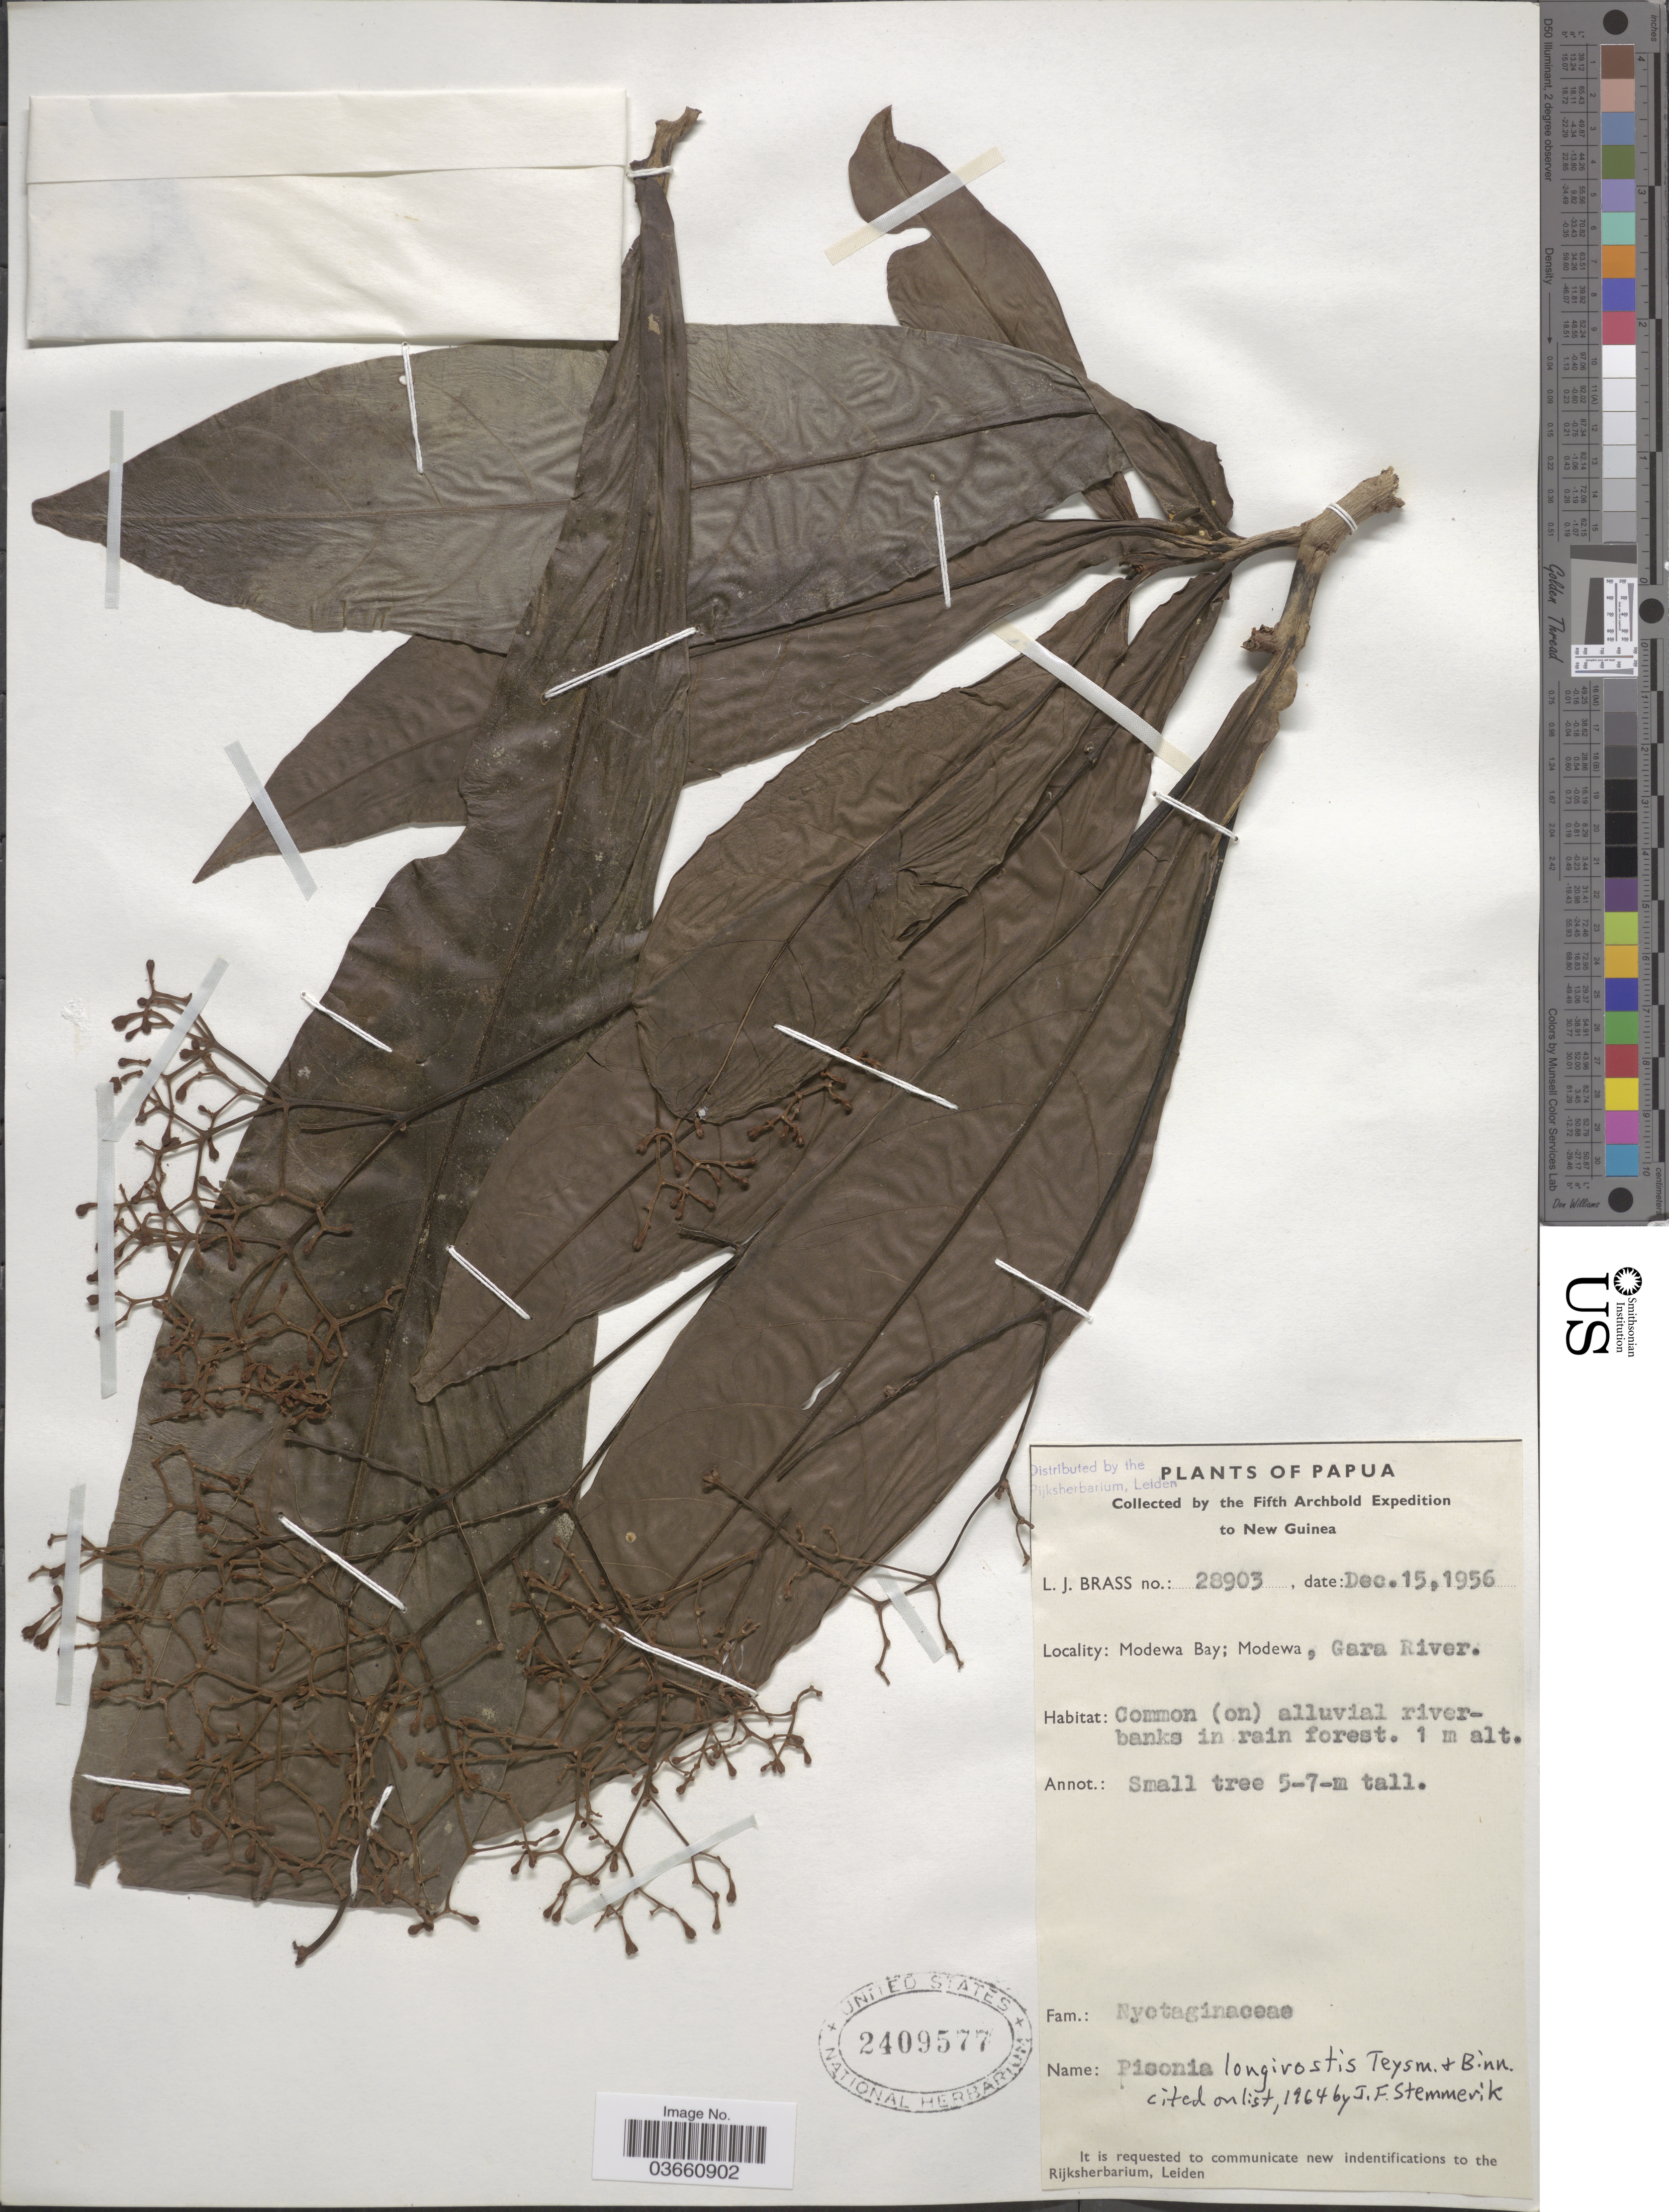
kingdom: Plantae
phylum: Tracheophyta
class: Magnoliopsida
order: Caryophyllales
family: Nyctaginaceae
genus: Ceodes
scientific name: Ceodes longirostris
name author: (Teijsm. & Binn.) Merr. & L.M. Perry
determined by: Wagner, W. L., (BOT), Smithsonian Institution - National Museum of Natural History (UNITED STATES)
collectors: L. J. Brass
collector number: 28903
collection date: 1956-12-15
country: Papua New Guinea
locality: Papua. New Guinea. Modewa Bay; Modewa, Gara River.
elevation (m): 1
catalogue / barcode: US 2409577